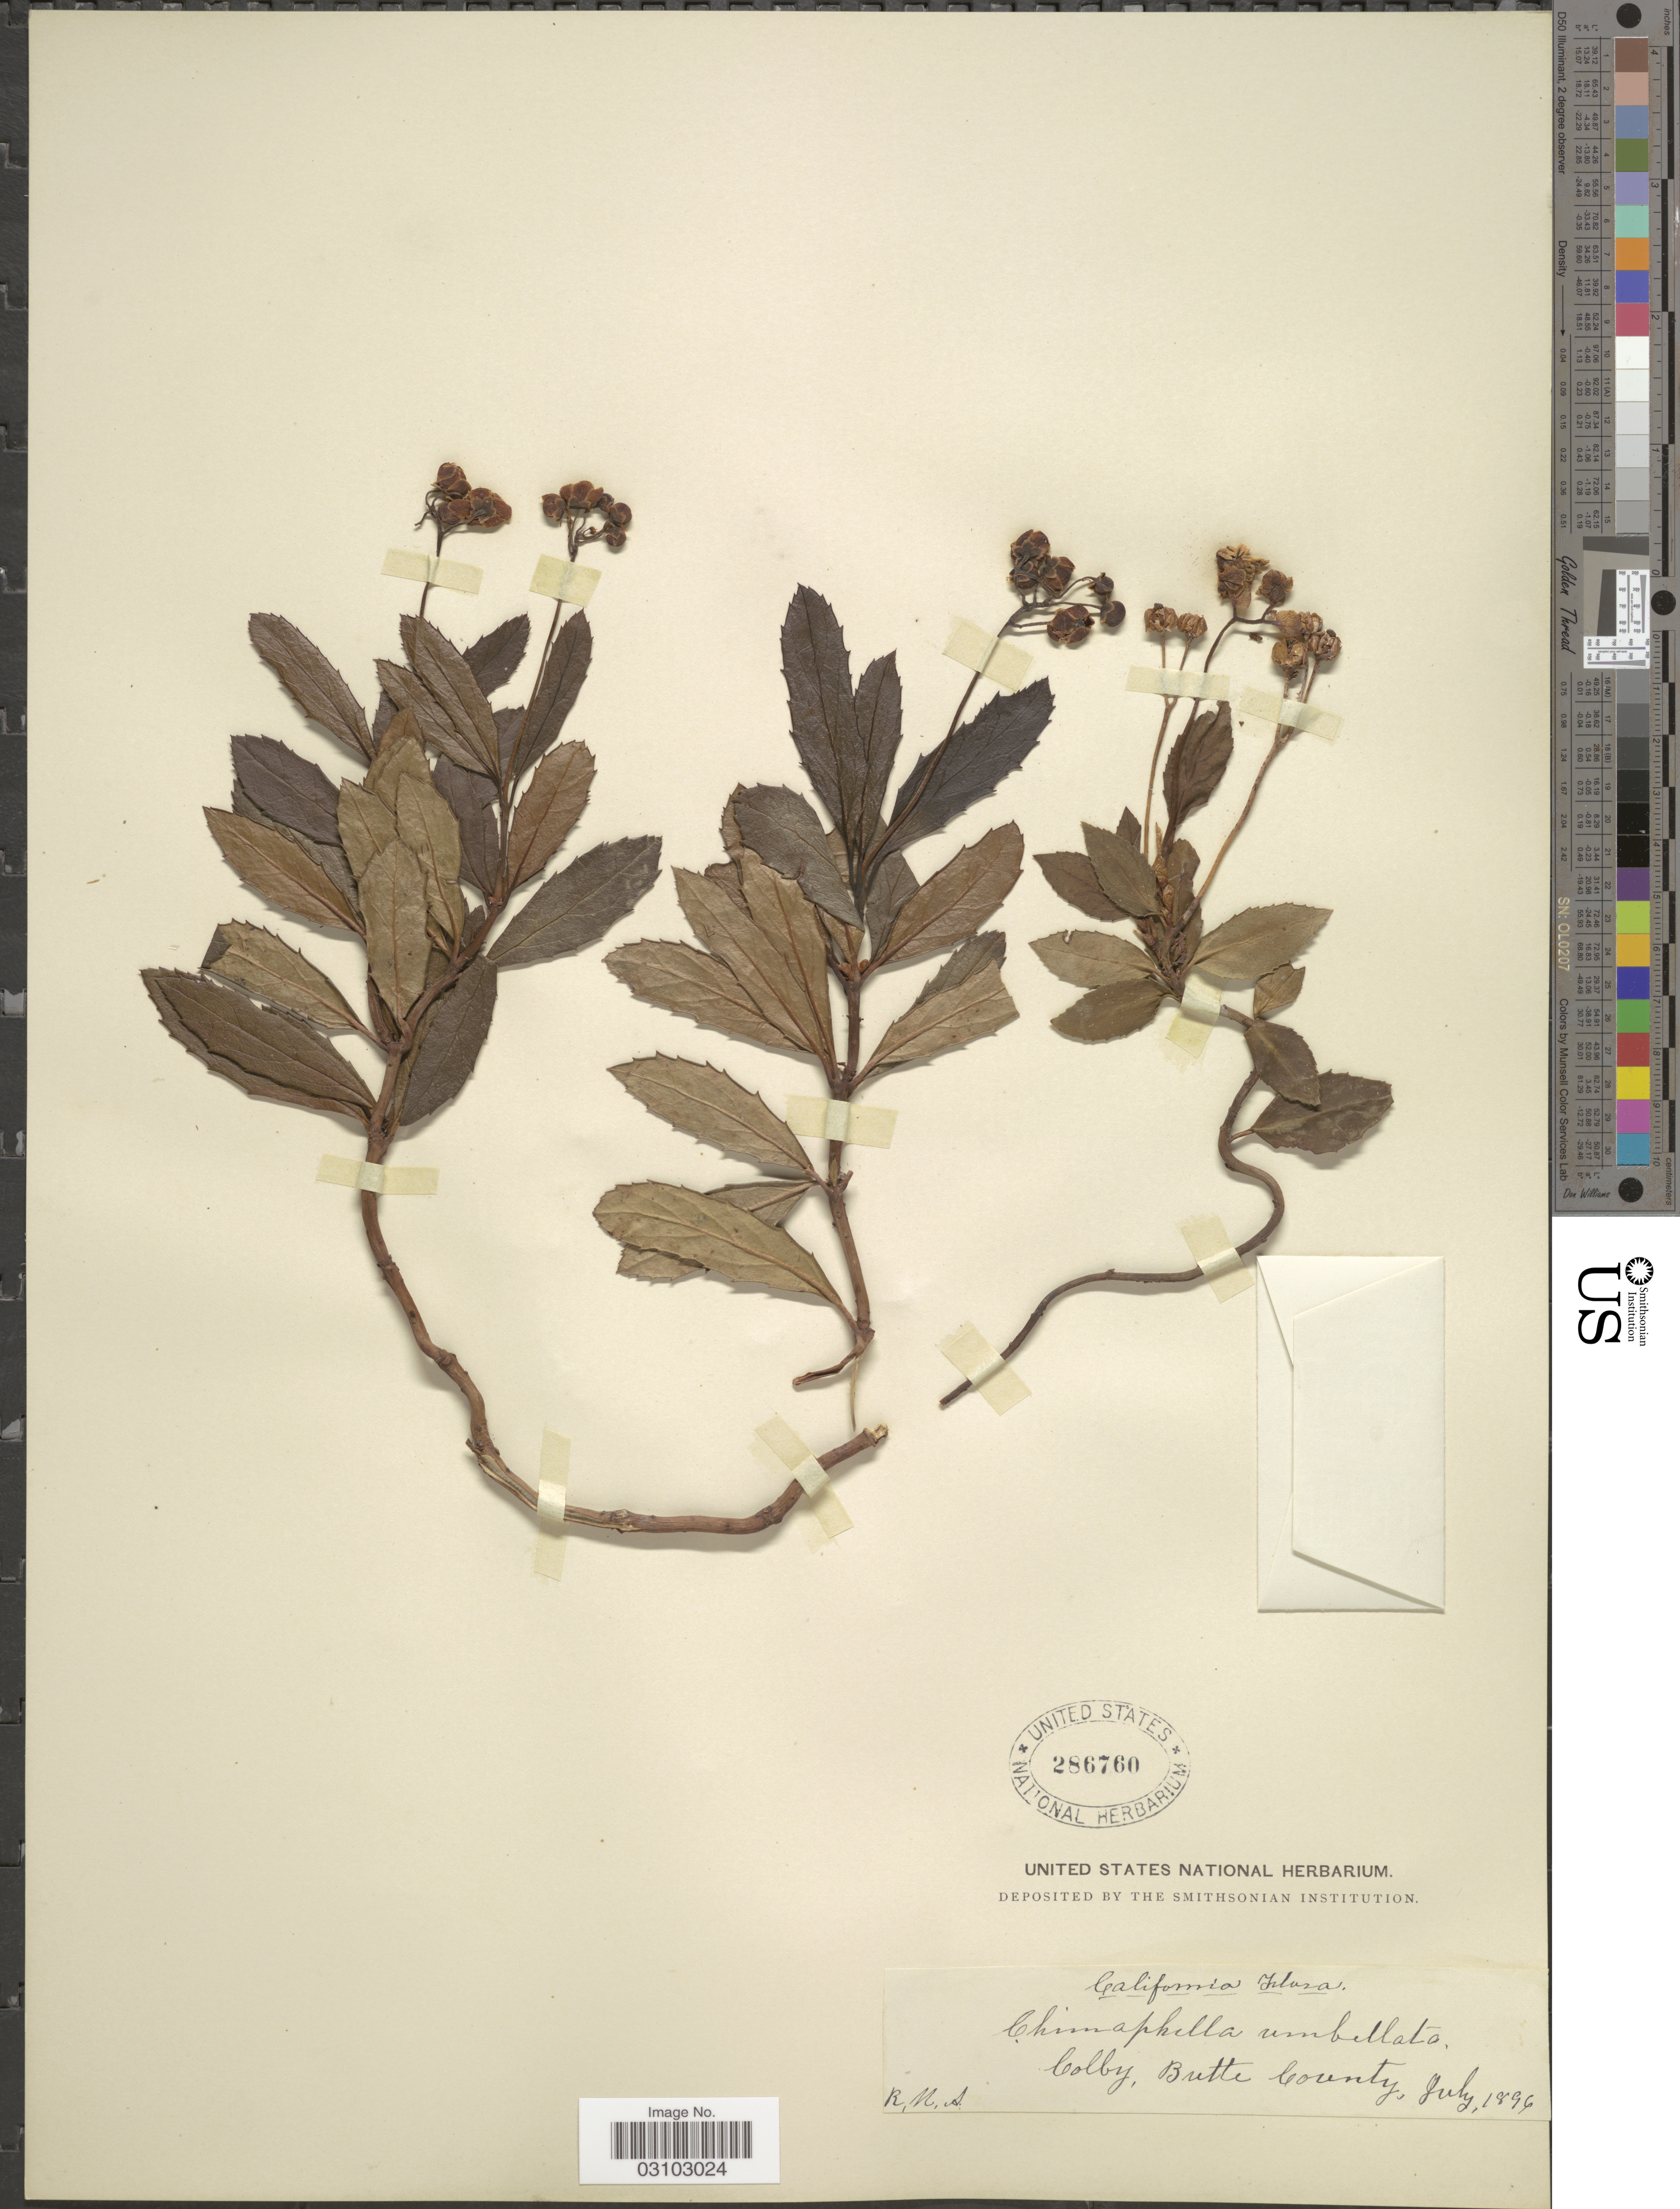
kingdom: Plantae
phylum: Tracheophyta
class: Magnoliopsida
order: Ericales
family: Ericaceae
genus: Chimaphila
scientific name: Chimaphila umbellata subsp. occidentalis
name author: (Rydb.) Hultén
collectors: R. M. A.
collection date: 1896-07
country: United States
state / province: California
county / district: Butte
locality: Colby, Butte County.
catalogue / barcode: US 286760